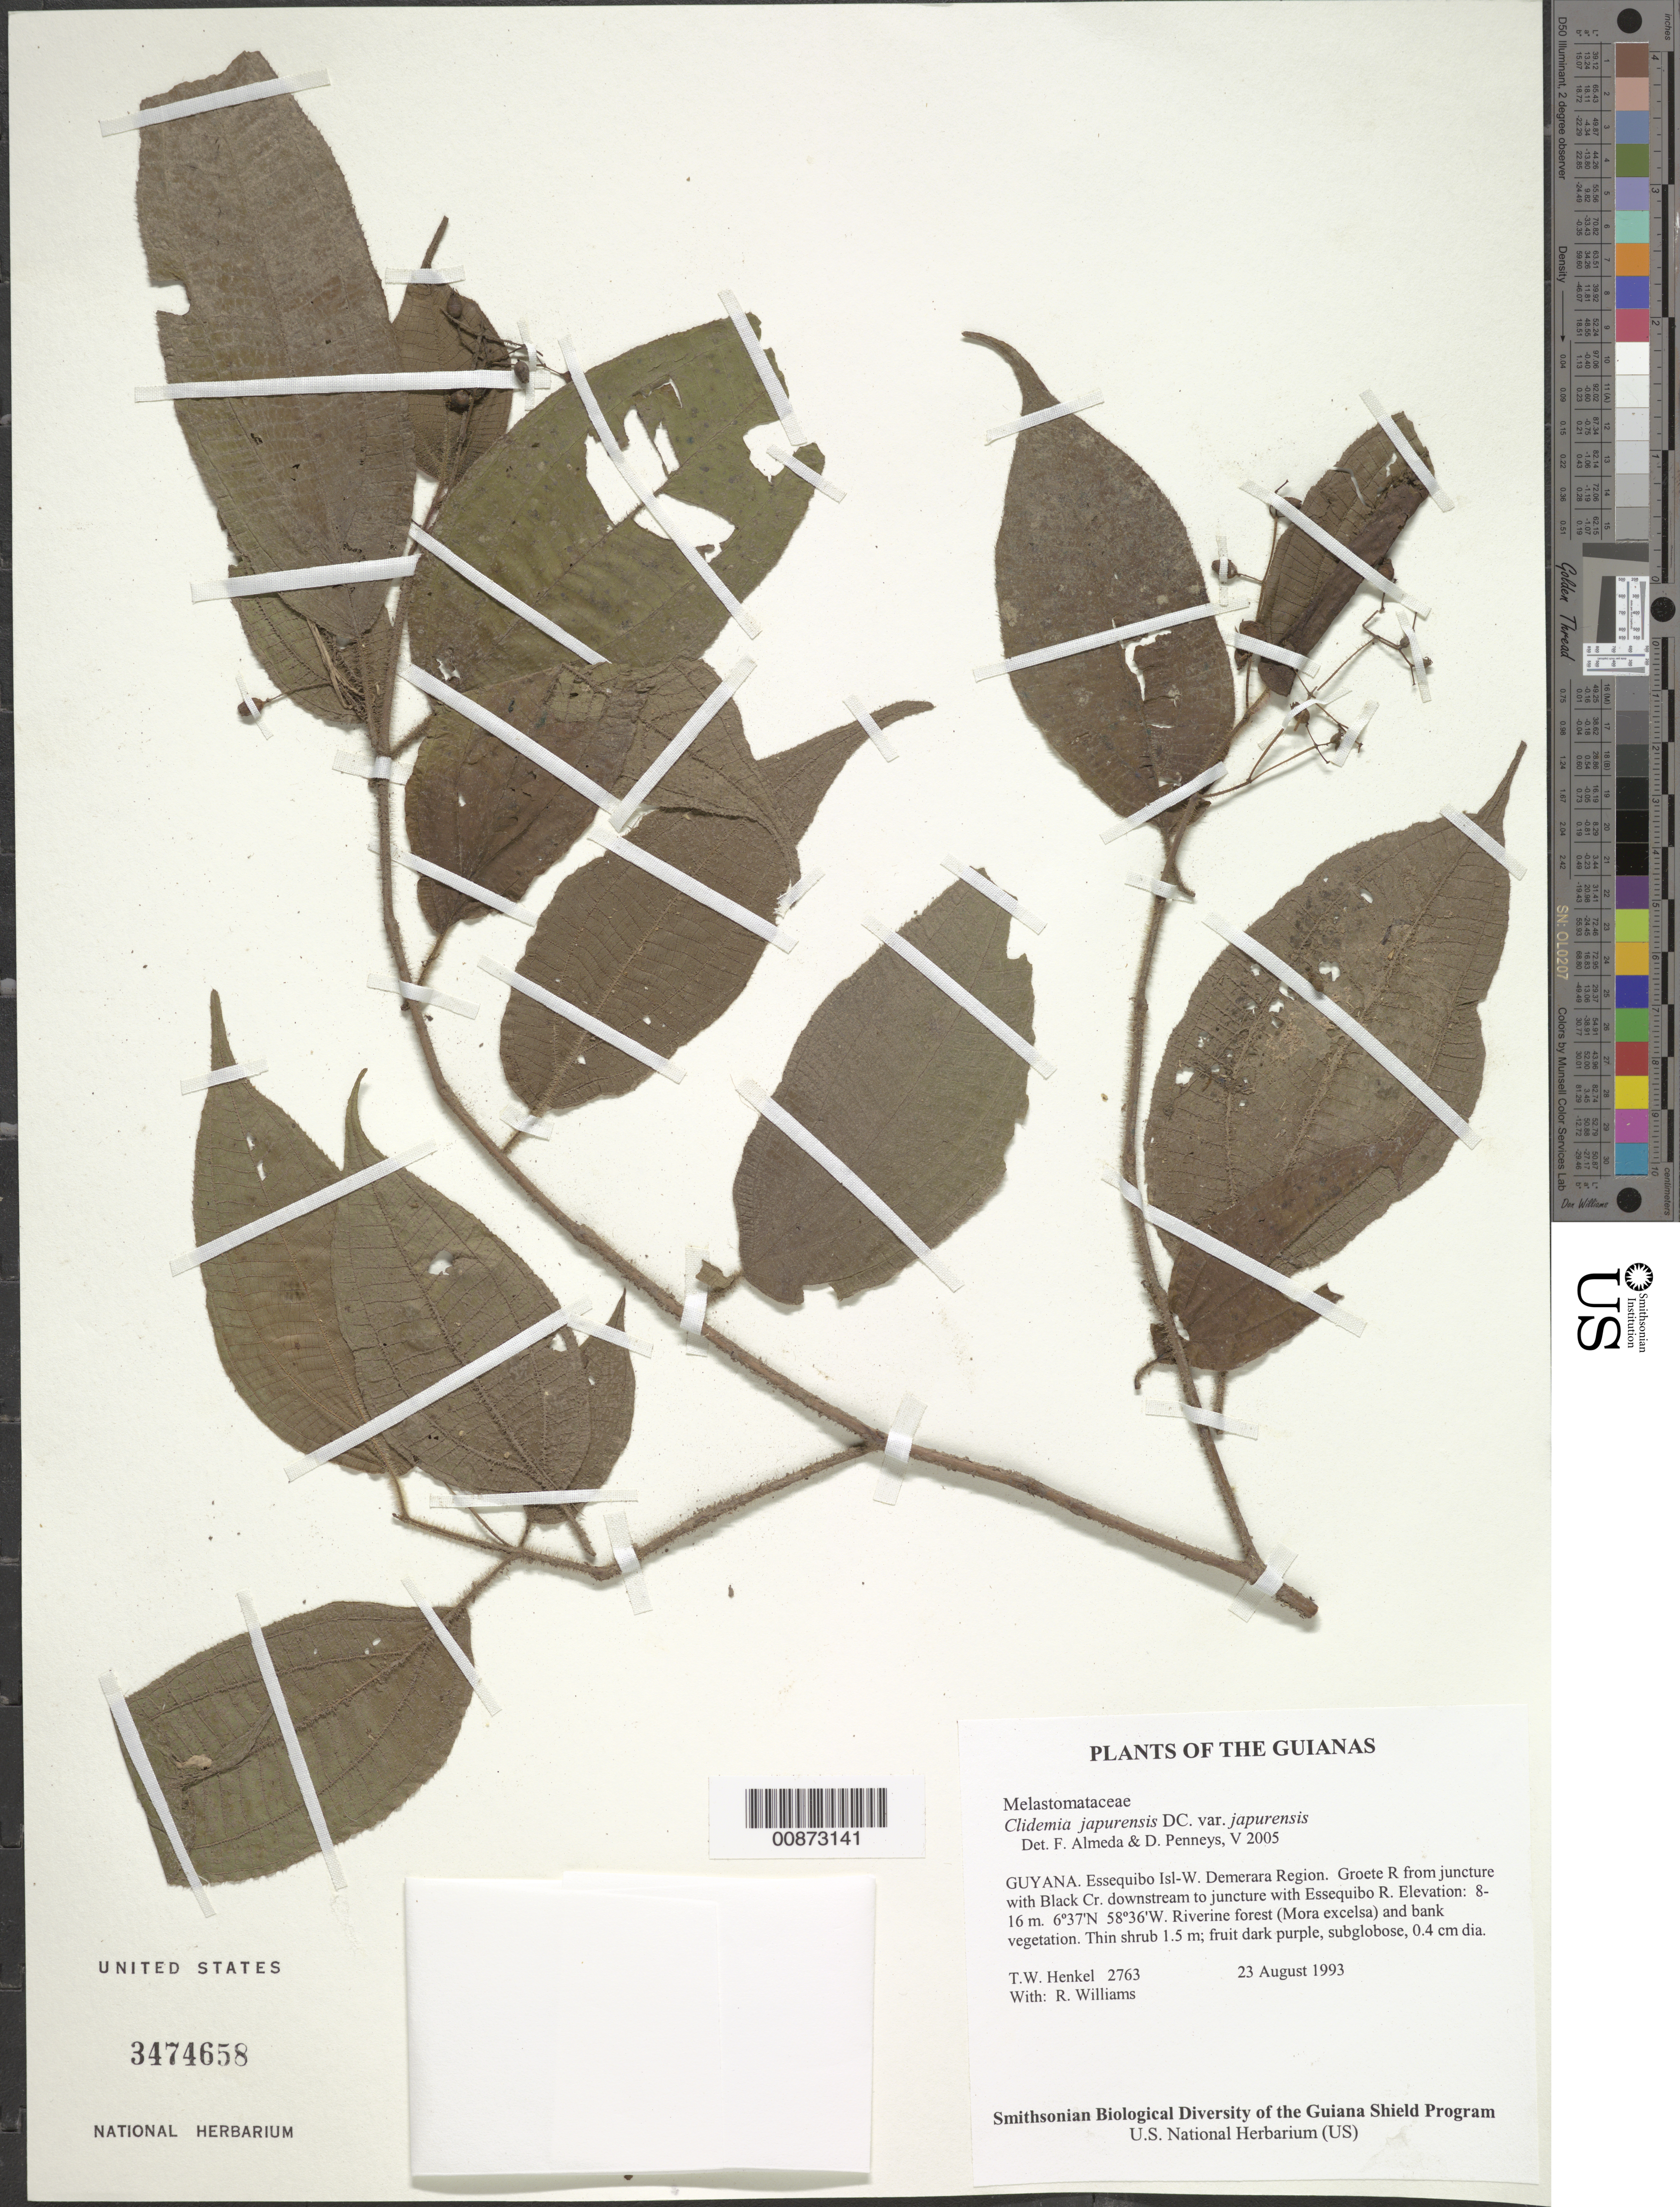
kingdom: Plantae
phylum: Tracheophyta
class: Magnoliopsida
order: Myrtales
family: Melastomataceae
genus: Clidemia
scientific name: Clidemia japurensis var. japurensis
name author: DC.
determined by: Almeda, F.; Penneys, D. S.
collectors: T. Henkel & R. Williams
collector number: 2763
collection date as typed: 23 August 1993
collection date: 1993-08-23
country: Guyana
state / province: Essequibo Isl-W. Demerara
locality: Groete R from juncture with Black Cr. downstream to juncture with Essequibo R.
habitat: Riverine forest (Mora excelsa) and bank vegetation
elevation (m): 8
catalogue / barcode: US 3474658